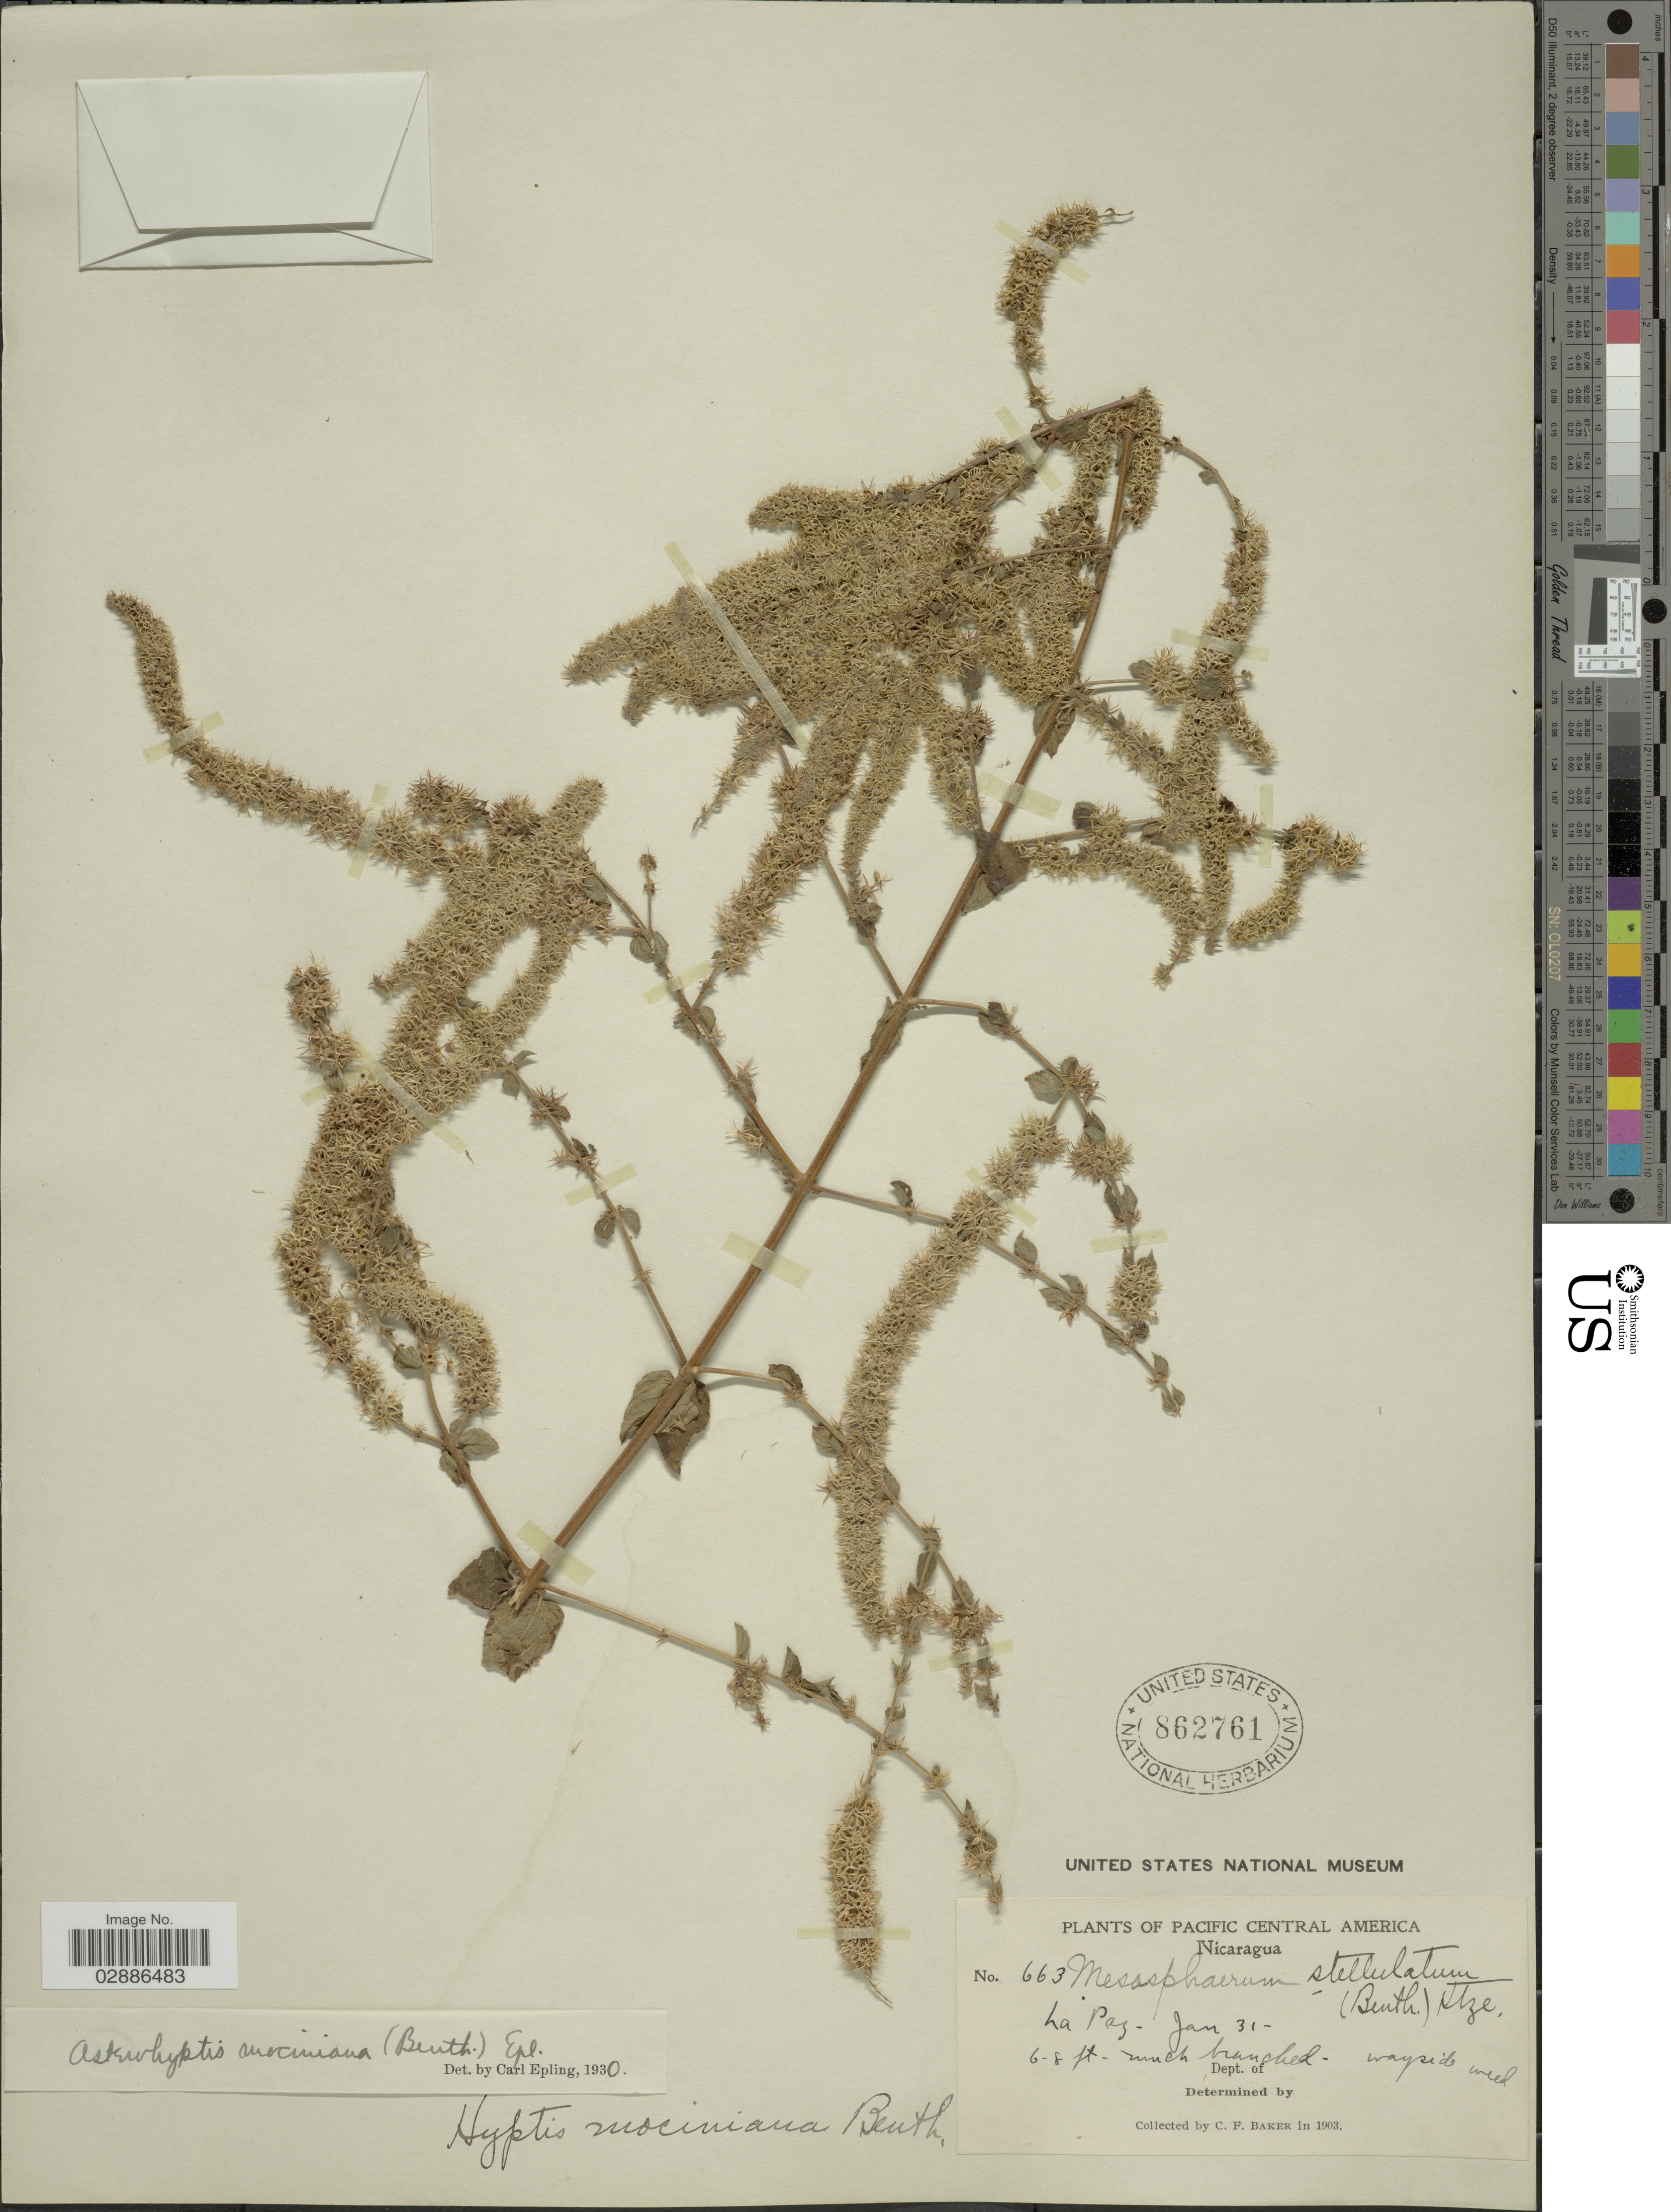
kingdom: Plantae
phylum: Tracheophyta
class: Magnoliopsida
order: Lamiales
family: Lamiaceae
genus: Asterohyptis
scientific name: Asterohyptis mociniana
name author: (Benth.) Epling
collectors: C. F. Baker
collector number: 663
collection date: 1903-01-31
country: Nicaragua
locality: Pacific Central America, Nicaragua, La Paz.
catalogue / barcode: US 862761